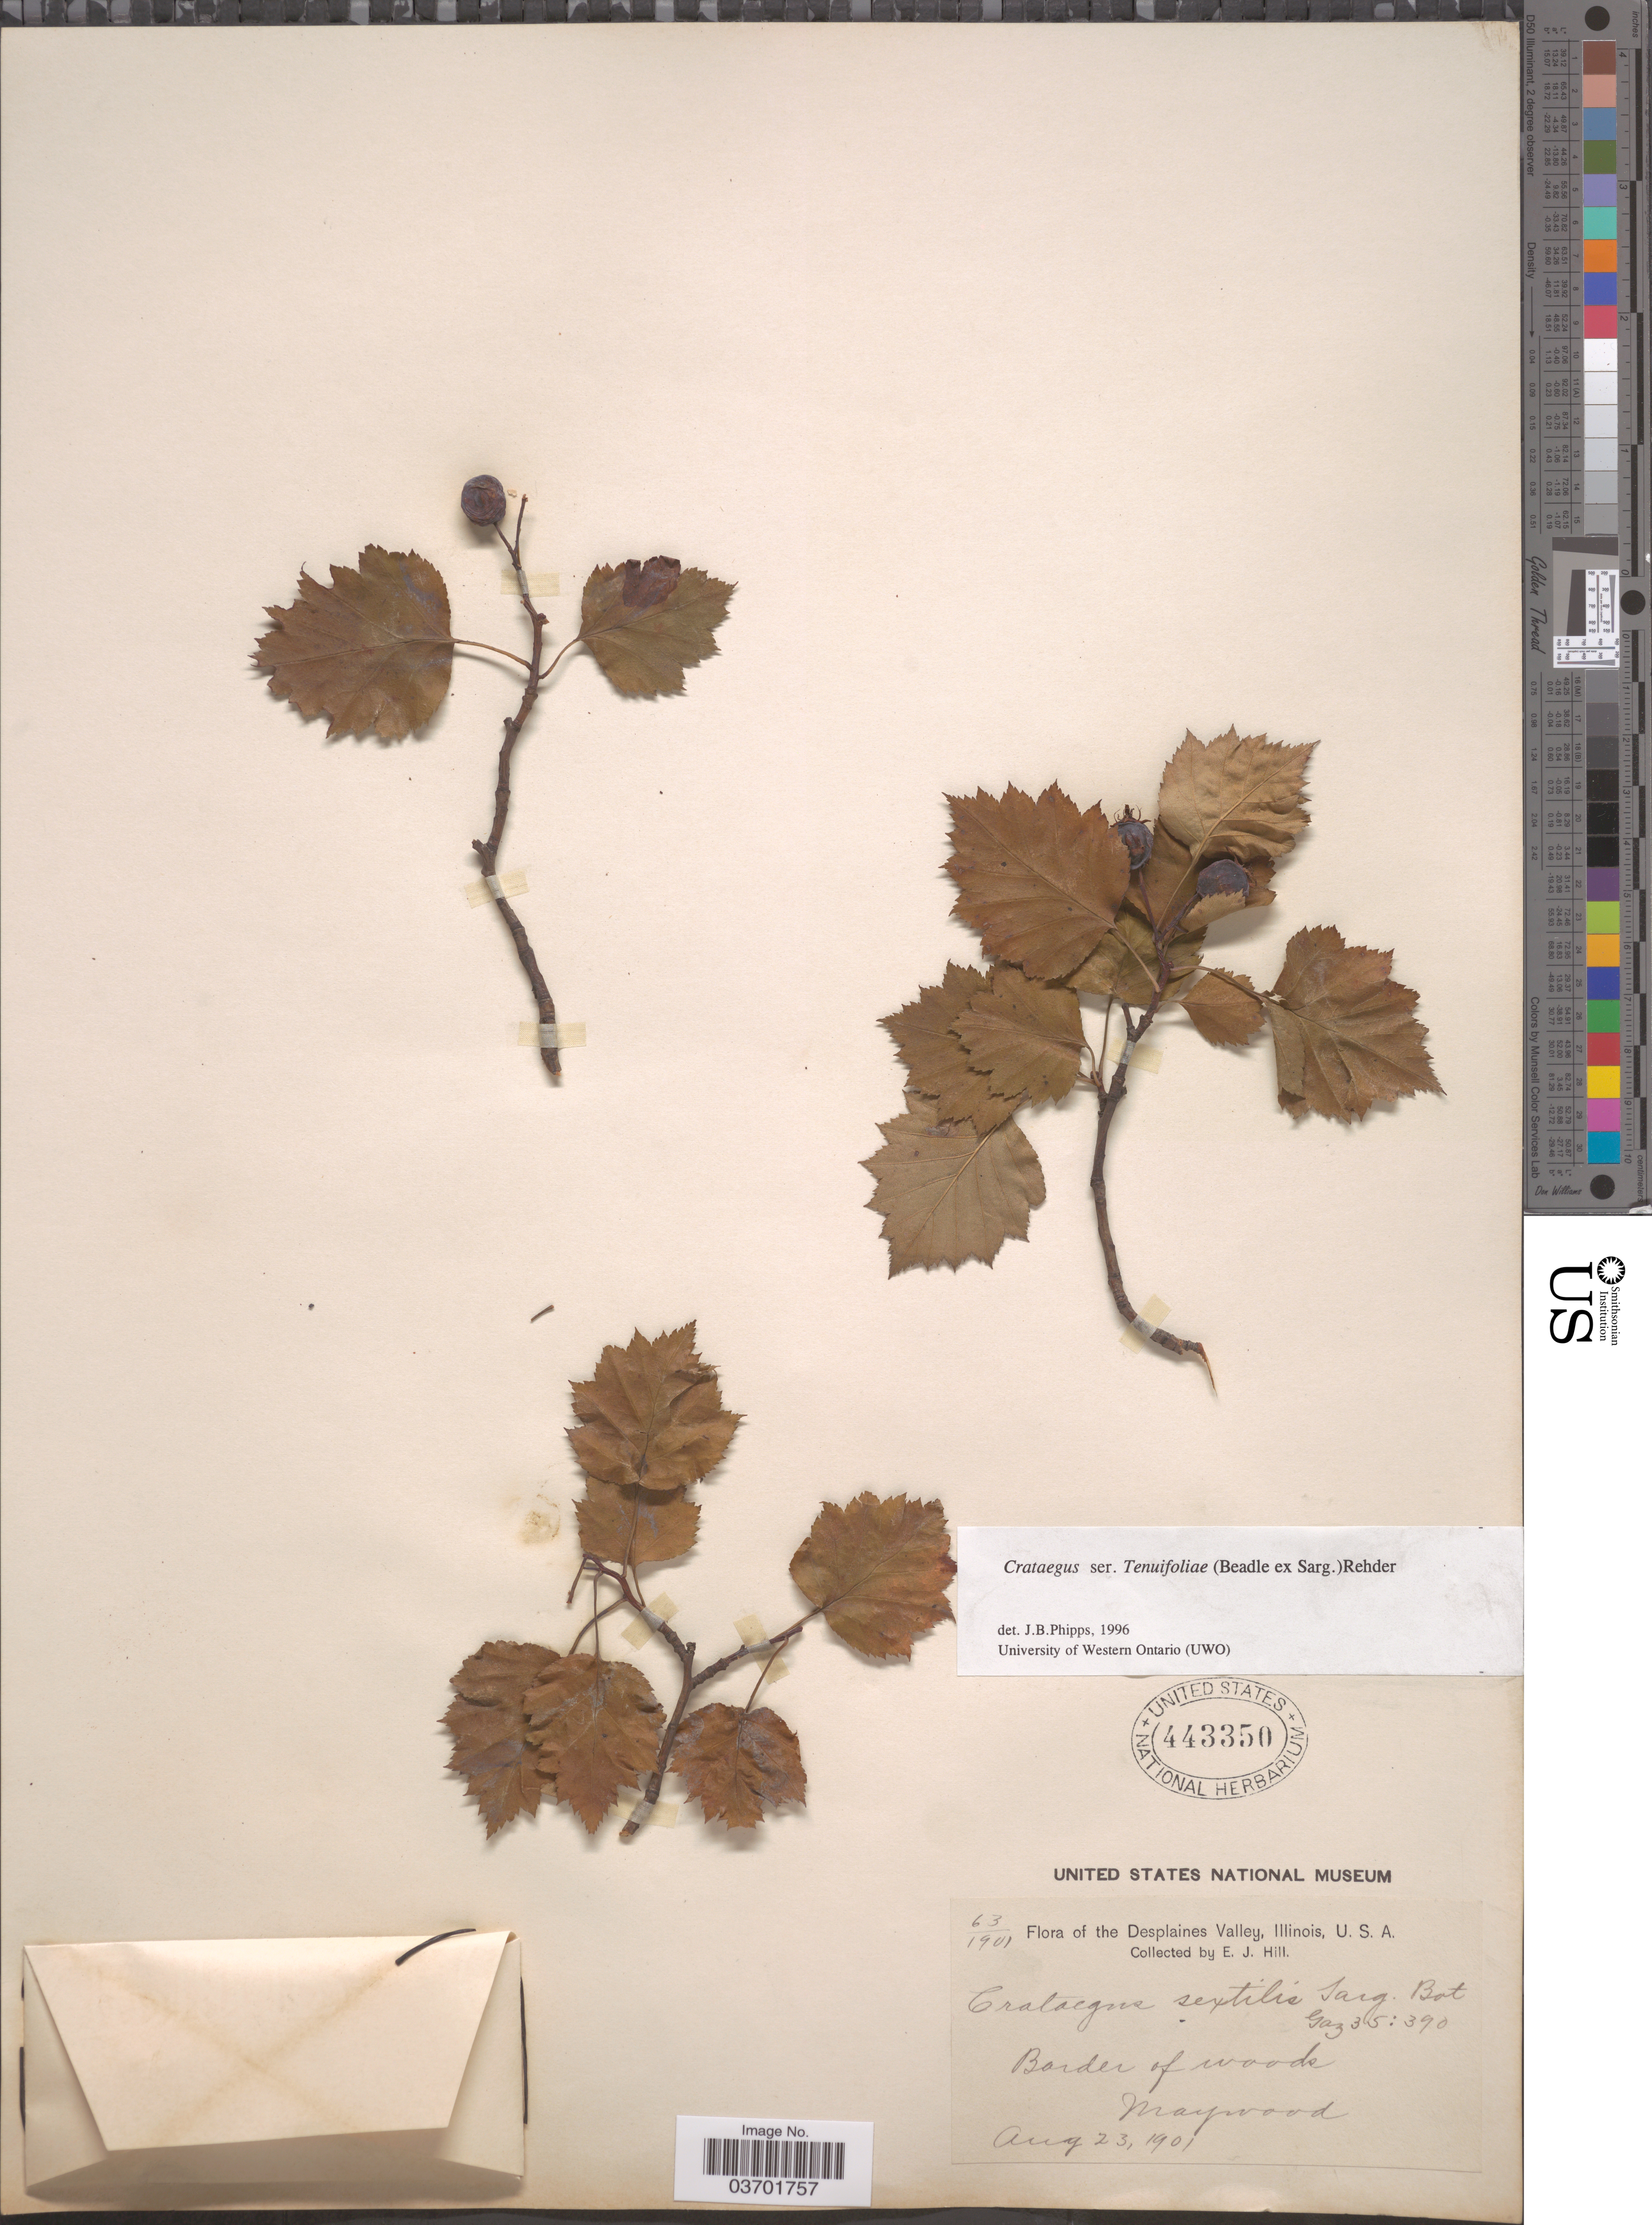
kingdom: Plantae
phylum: Tracheophyta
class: Magnoliopsida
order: Rosales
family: Rosaceae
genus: Crataegus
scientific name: Crataegus sextilis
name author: Sarg.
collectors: E. J. Hill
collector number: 63/1901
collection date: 1901-08-23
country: United States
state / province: Illinois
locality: The Desplaines Valley. Border of woods Maywood.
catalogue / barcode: US 443350